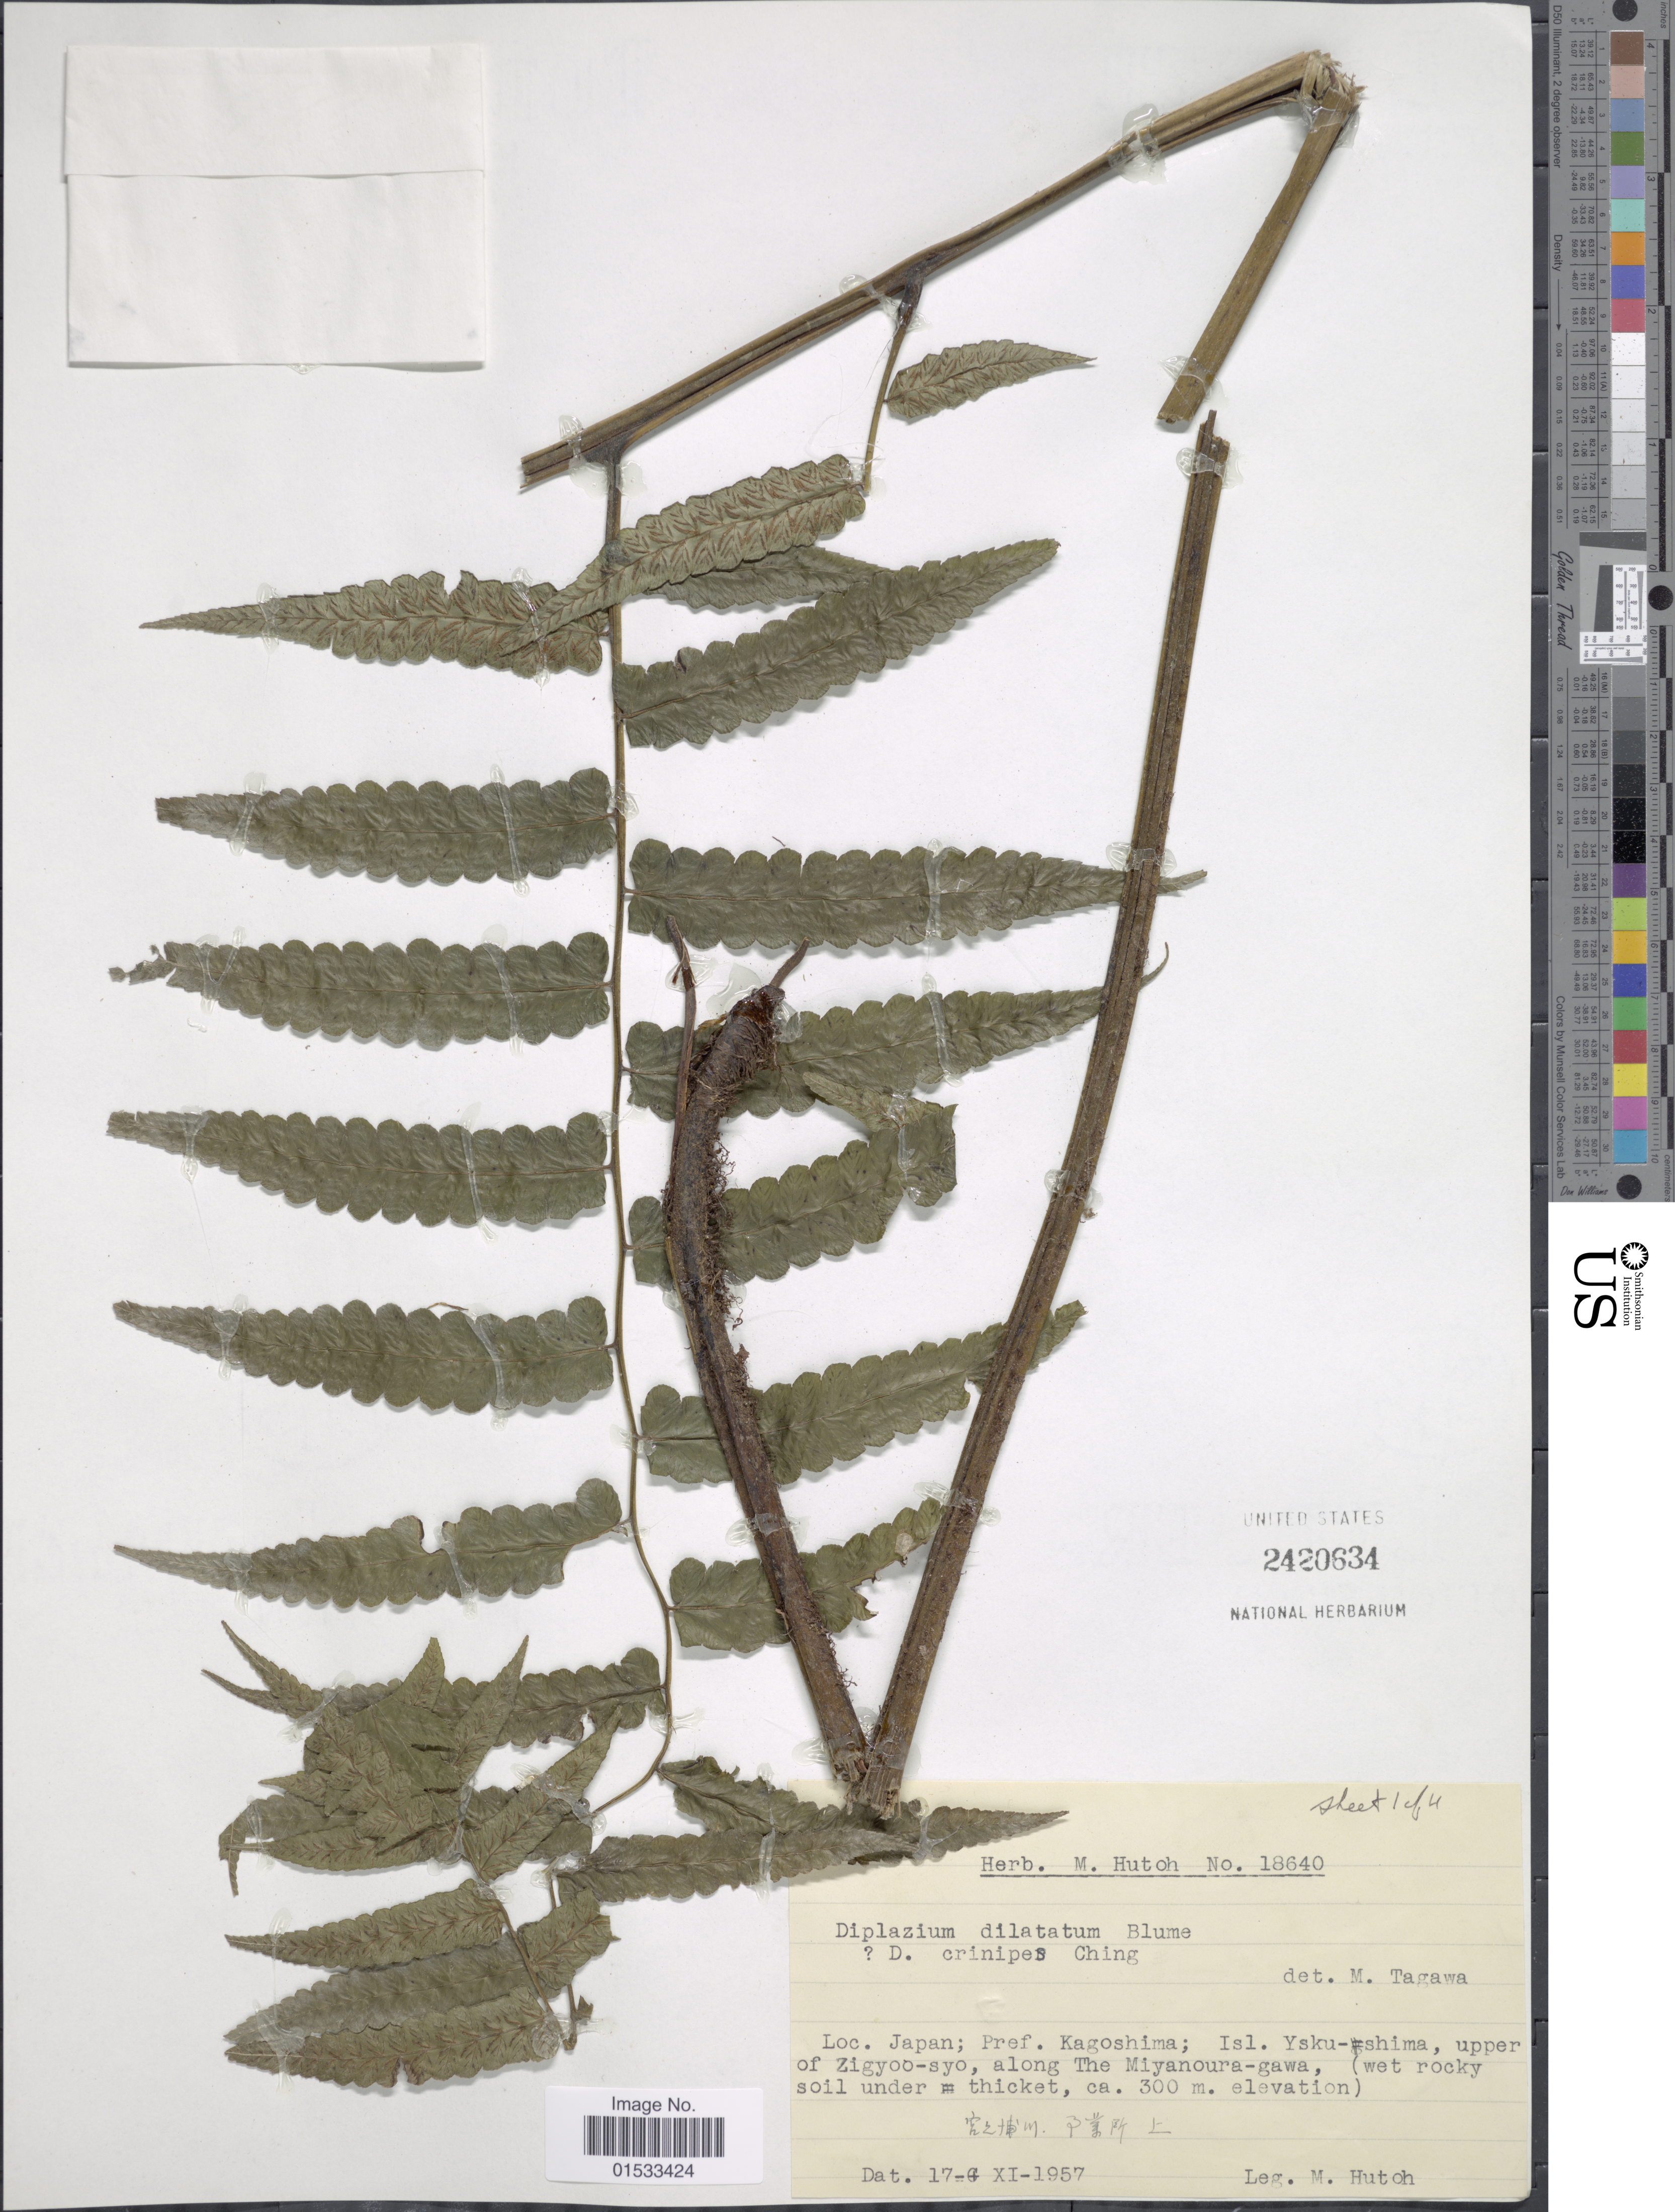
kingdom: Plantae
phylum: Tracheophyta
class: Polypodiopsida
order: Polypodiales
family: Athyriaceae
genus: Diplazium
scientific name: Diplazium dilatatum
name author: Blume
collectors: M. Hutch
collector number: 18640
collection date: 1957-11-17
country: Japan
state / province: Kagosima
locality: Isl. Yaku-shima, upper of Zigyoo-syo, along The Mayanoura- gawa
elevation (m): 300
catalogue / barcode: US 2420634